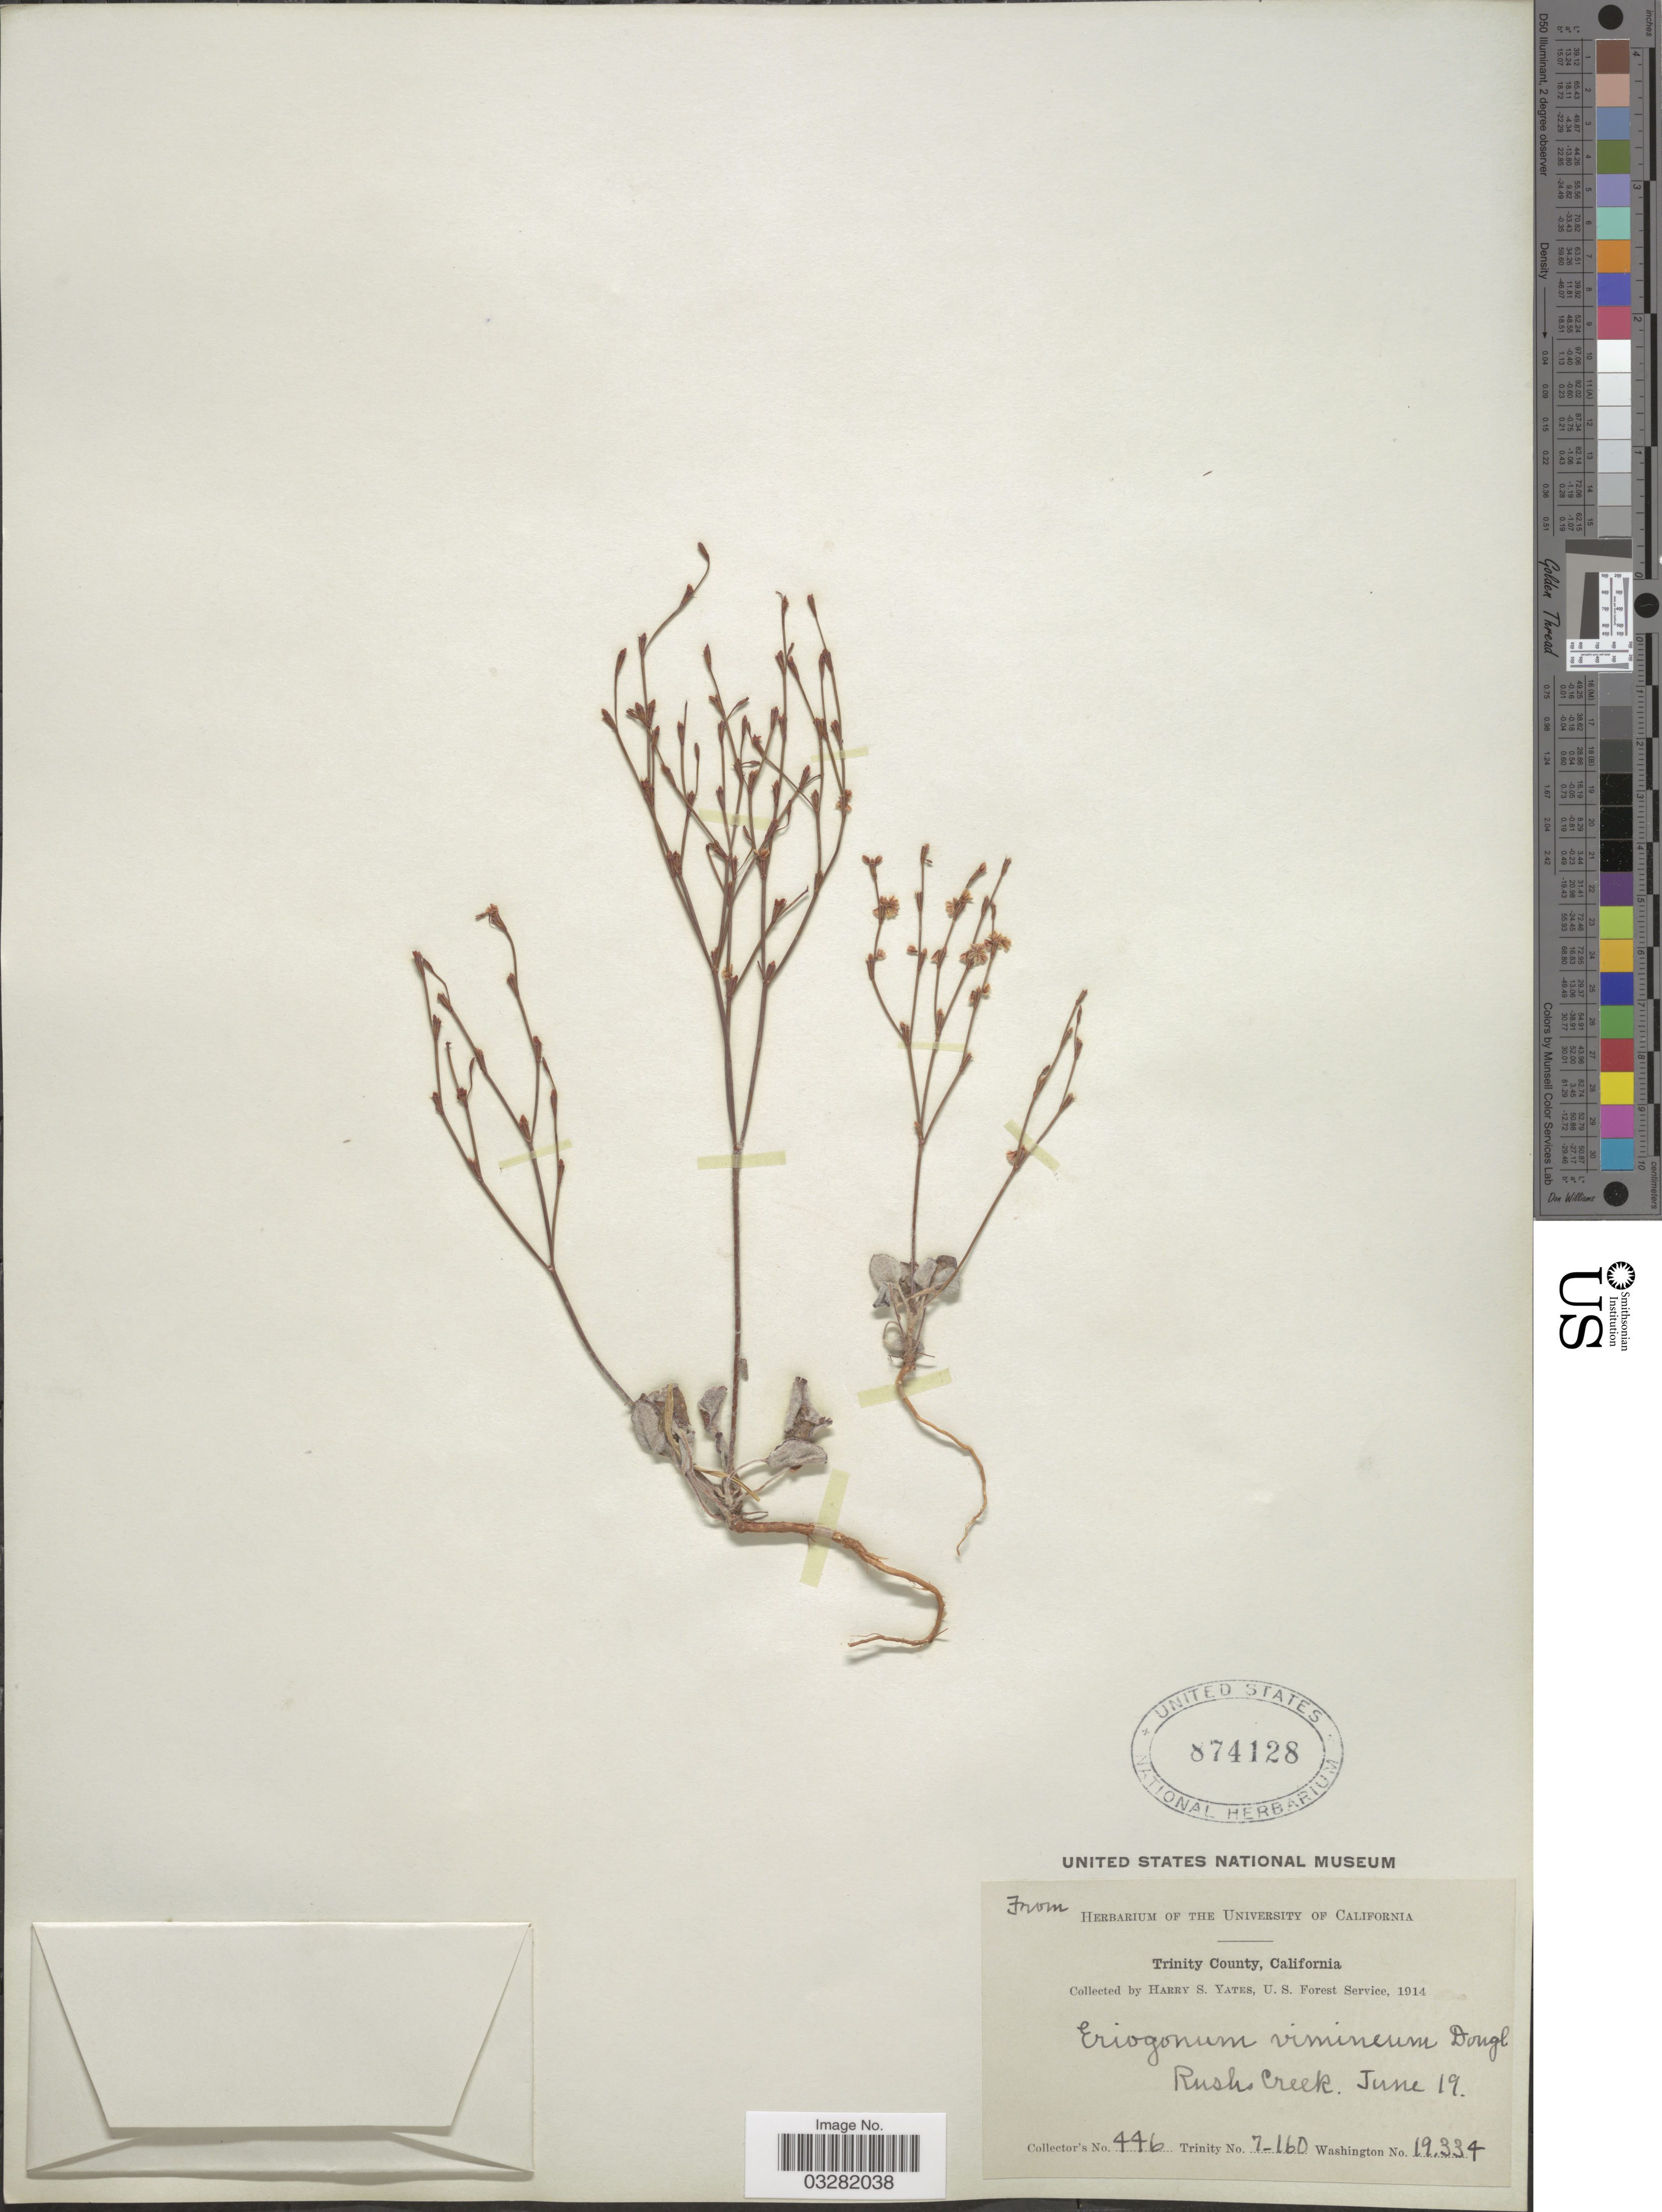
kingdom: Plantae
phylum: Tracheophyta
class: Magnoliopsida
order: Caryophyllales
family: Polygonaceae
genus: Eriogonum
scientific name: Eriogonum vimineum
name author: Douglas ex Benth.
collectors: H. S. Yates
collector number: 446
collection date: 1914-06-19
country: United States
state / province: California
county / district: Trinity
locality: Trinity County. Rush Creek.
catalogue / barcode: US 874128